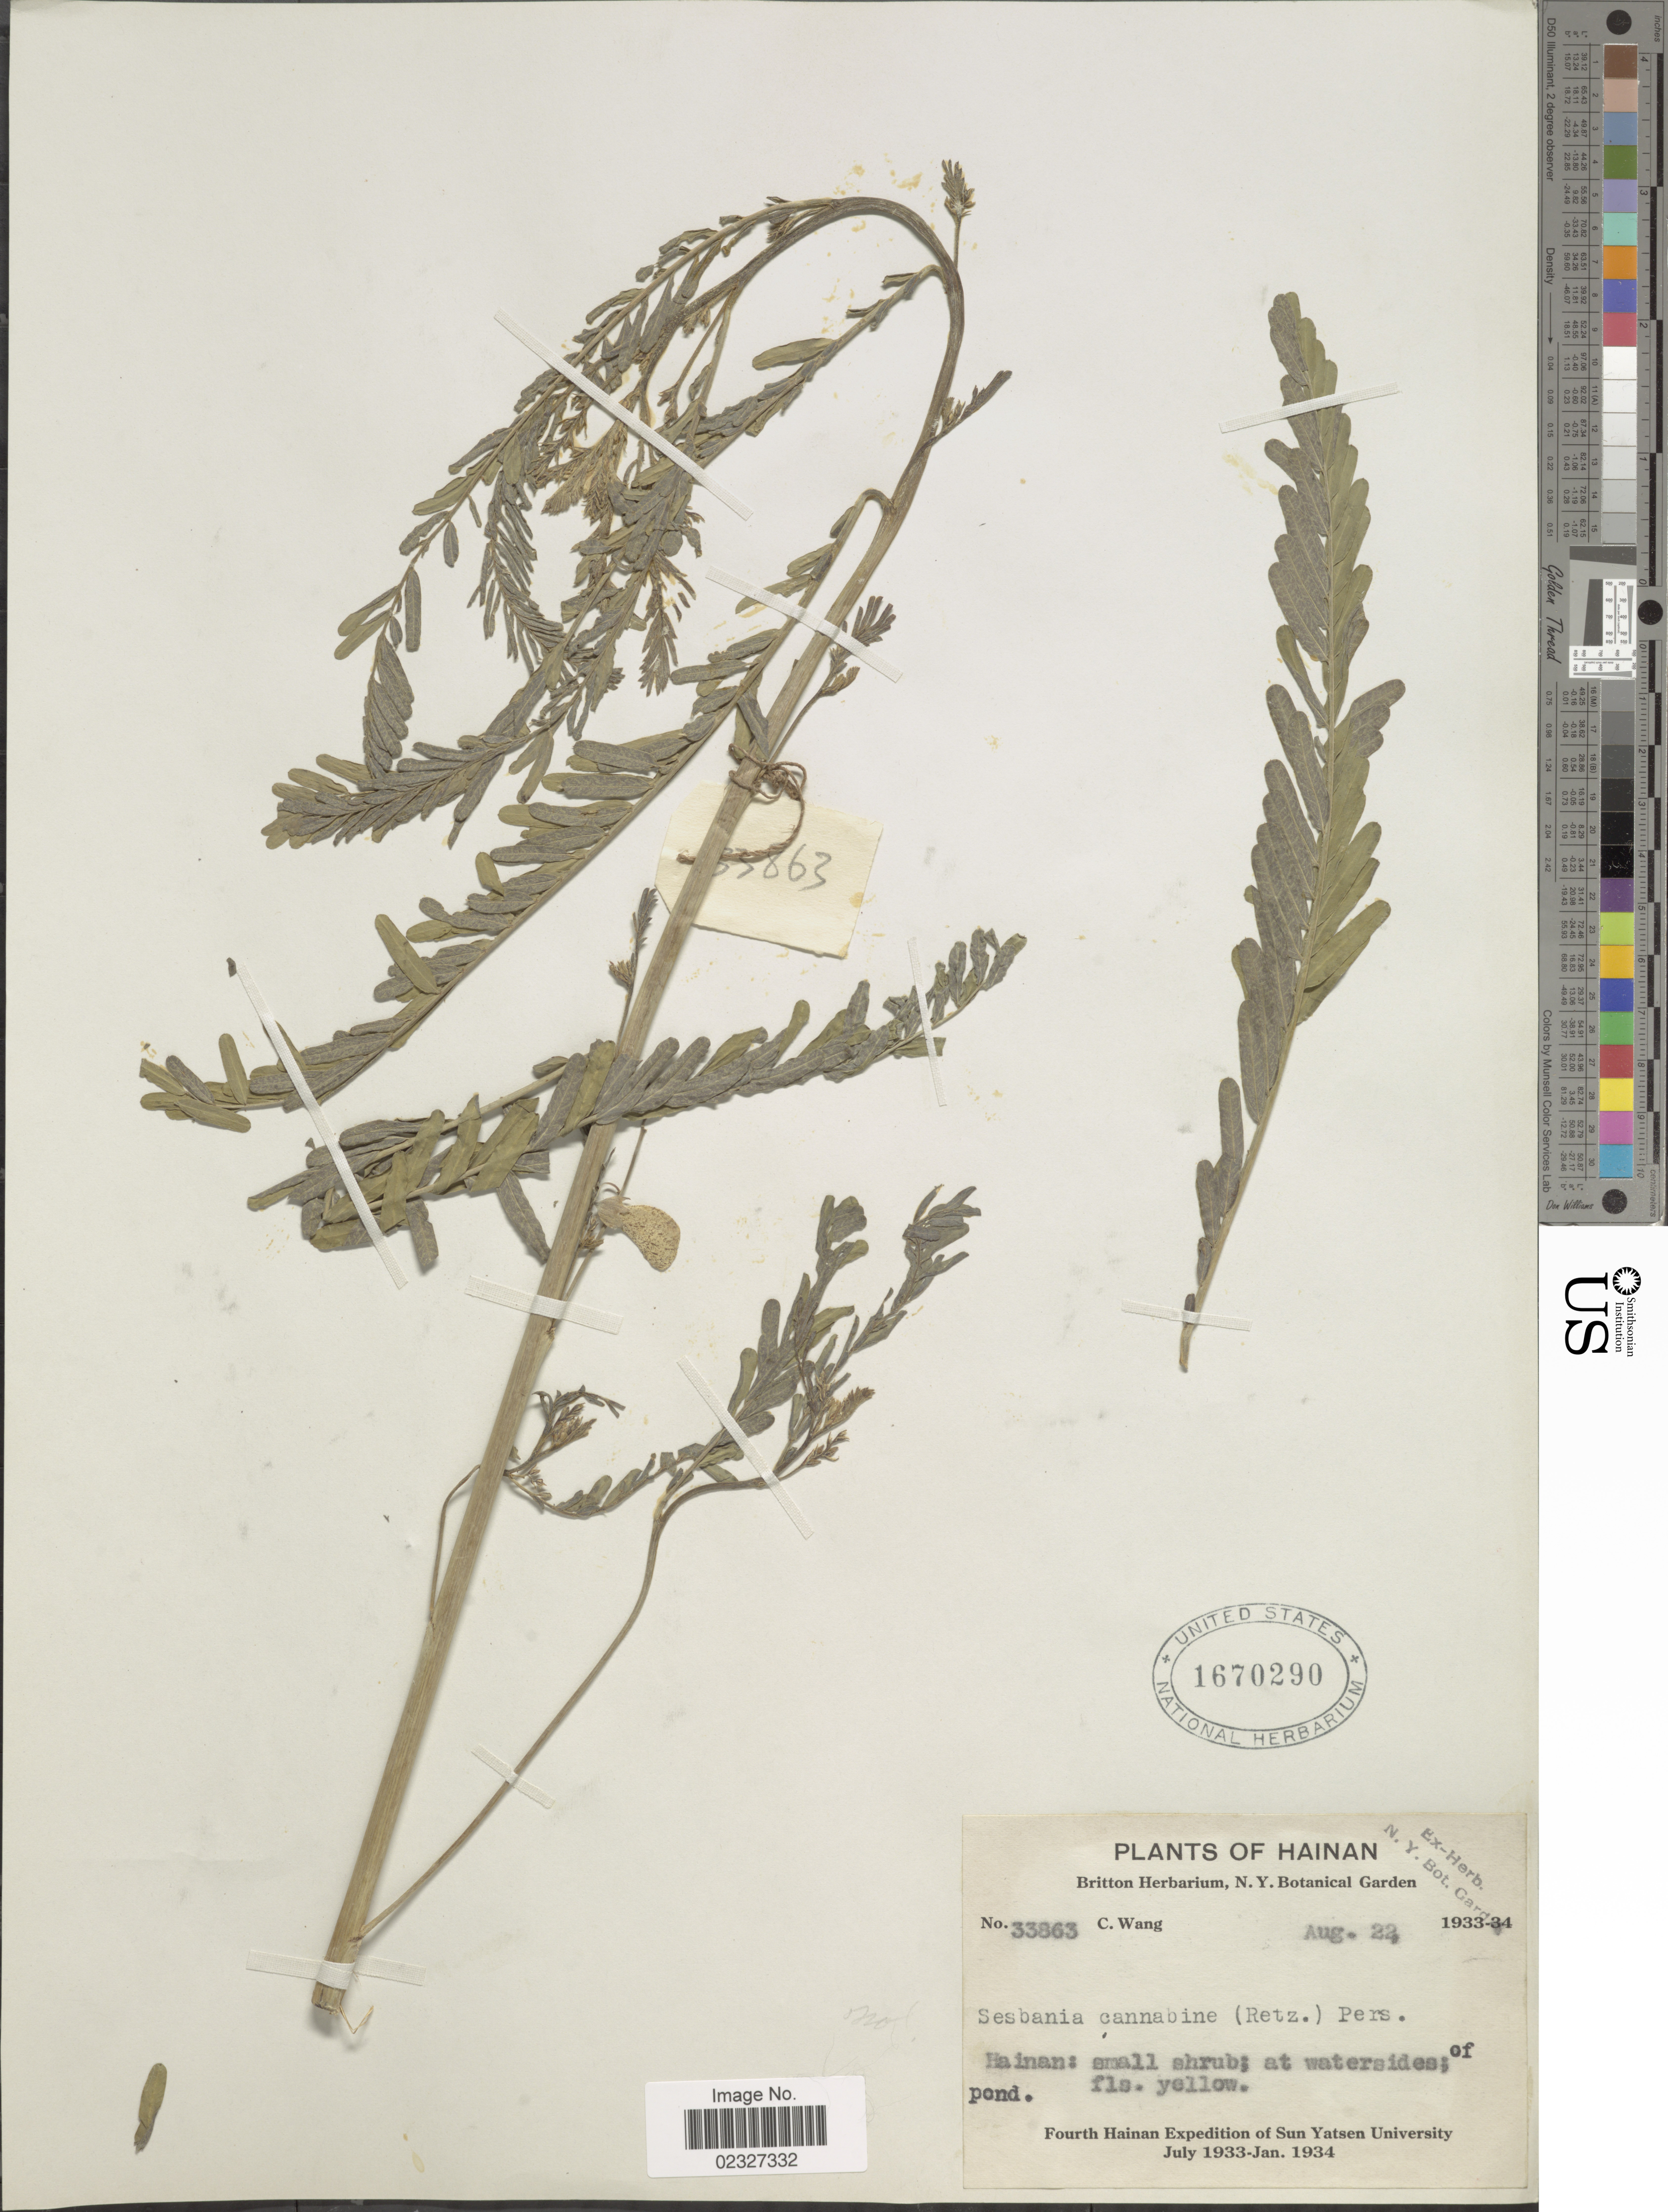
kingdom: Plantae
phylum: Tracheophyta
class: Magnoliopsida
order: Fabales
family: Fabaceae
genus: Sesbania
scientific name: Sesbania sp.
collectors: C. Wang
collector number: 33863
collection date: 1934-08-22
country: China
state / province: Hainan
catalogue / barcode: US 1670290